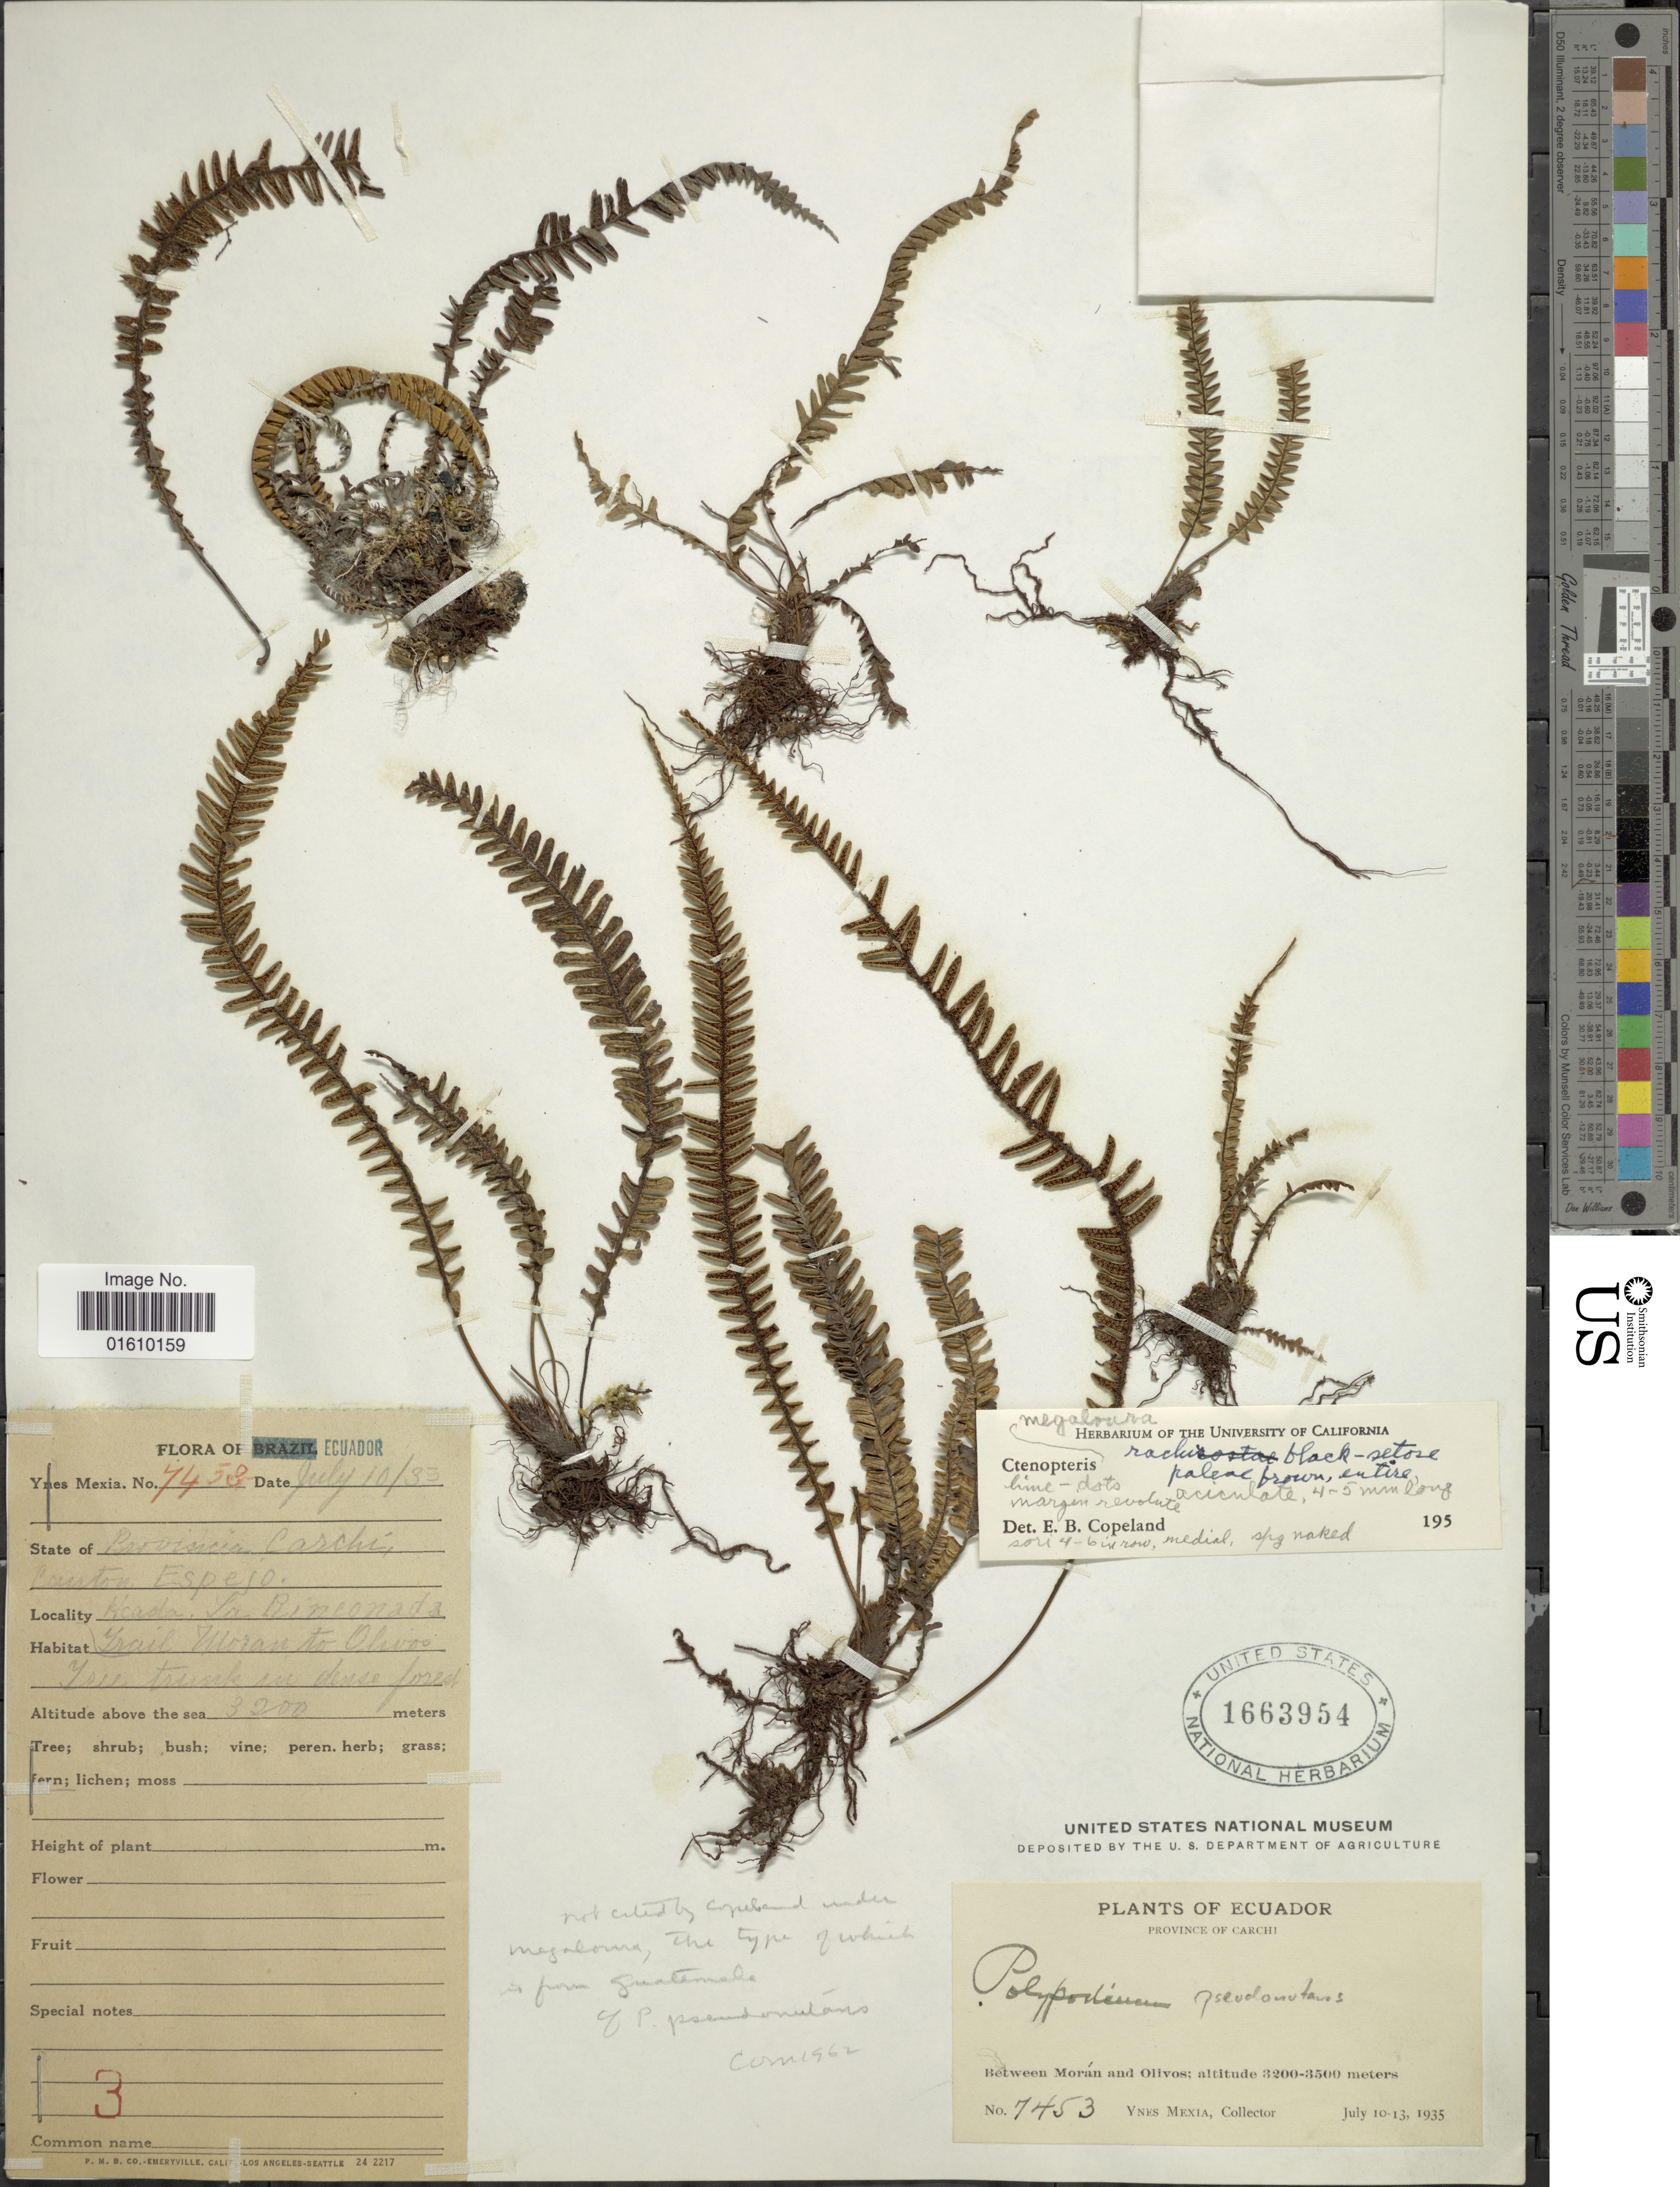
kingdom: Plantae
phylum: Tracheophyta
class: Polypodiopsida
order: Polypodiales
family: Polypodiaceae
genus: Melpomene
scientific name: Melpomene pseudonutans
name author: (Christ & Rosenst.) A.R. Sm. & R.C. Moran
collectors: Y. Mexia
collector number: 7453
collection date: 1935-07-10/1935-07-13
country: Ecuador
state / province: Carchi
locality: Between Morán and Olivos, Canton Espejo, Hcnda La Rinconada Trail Moran to Olivos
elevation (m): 3200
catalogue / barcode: US 1663954